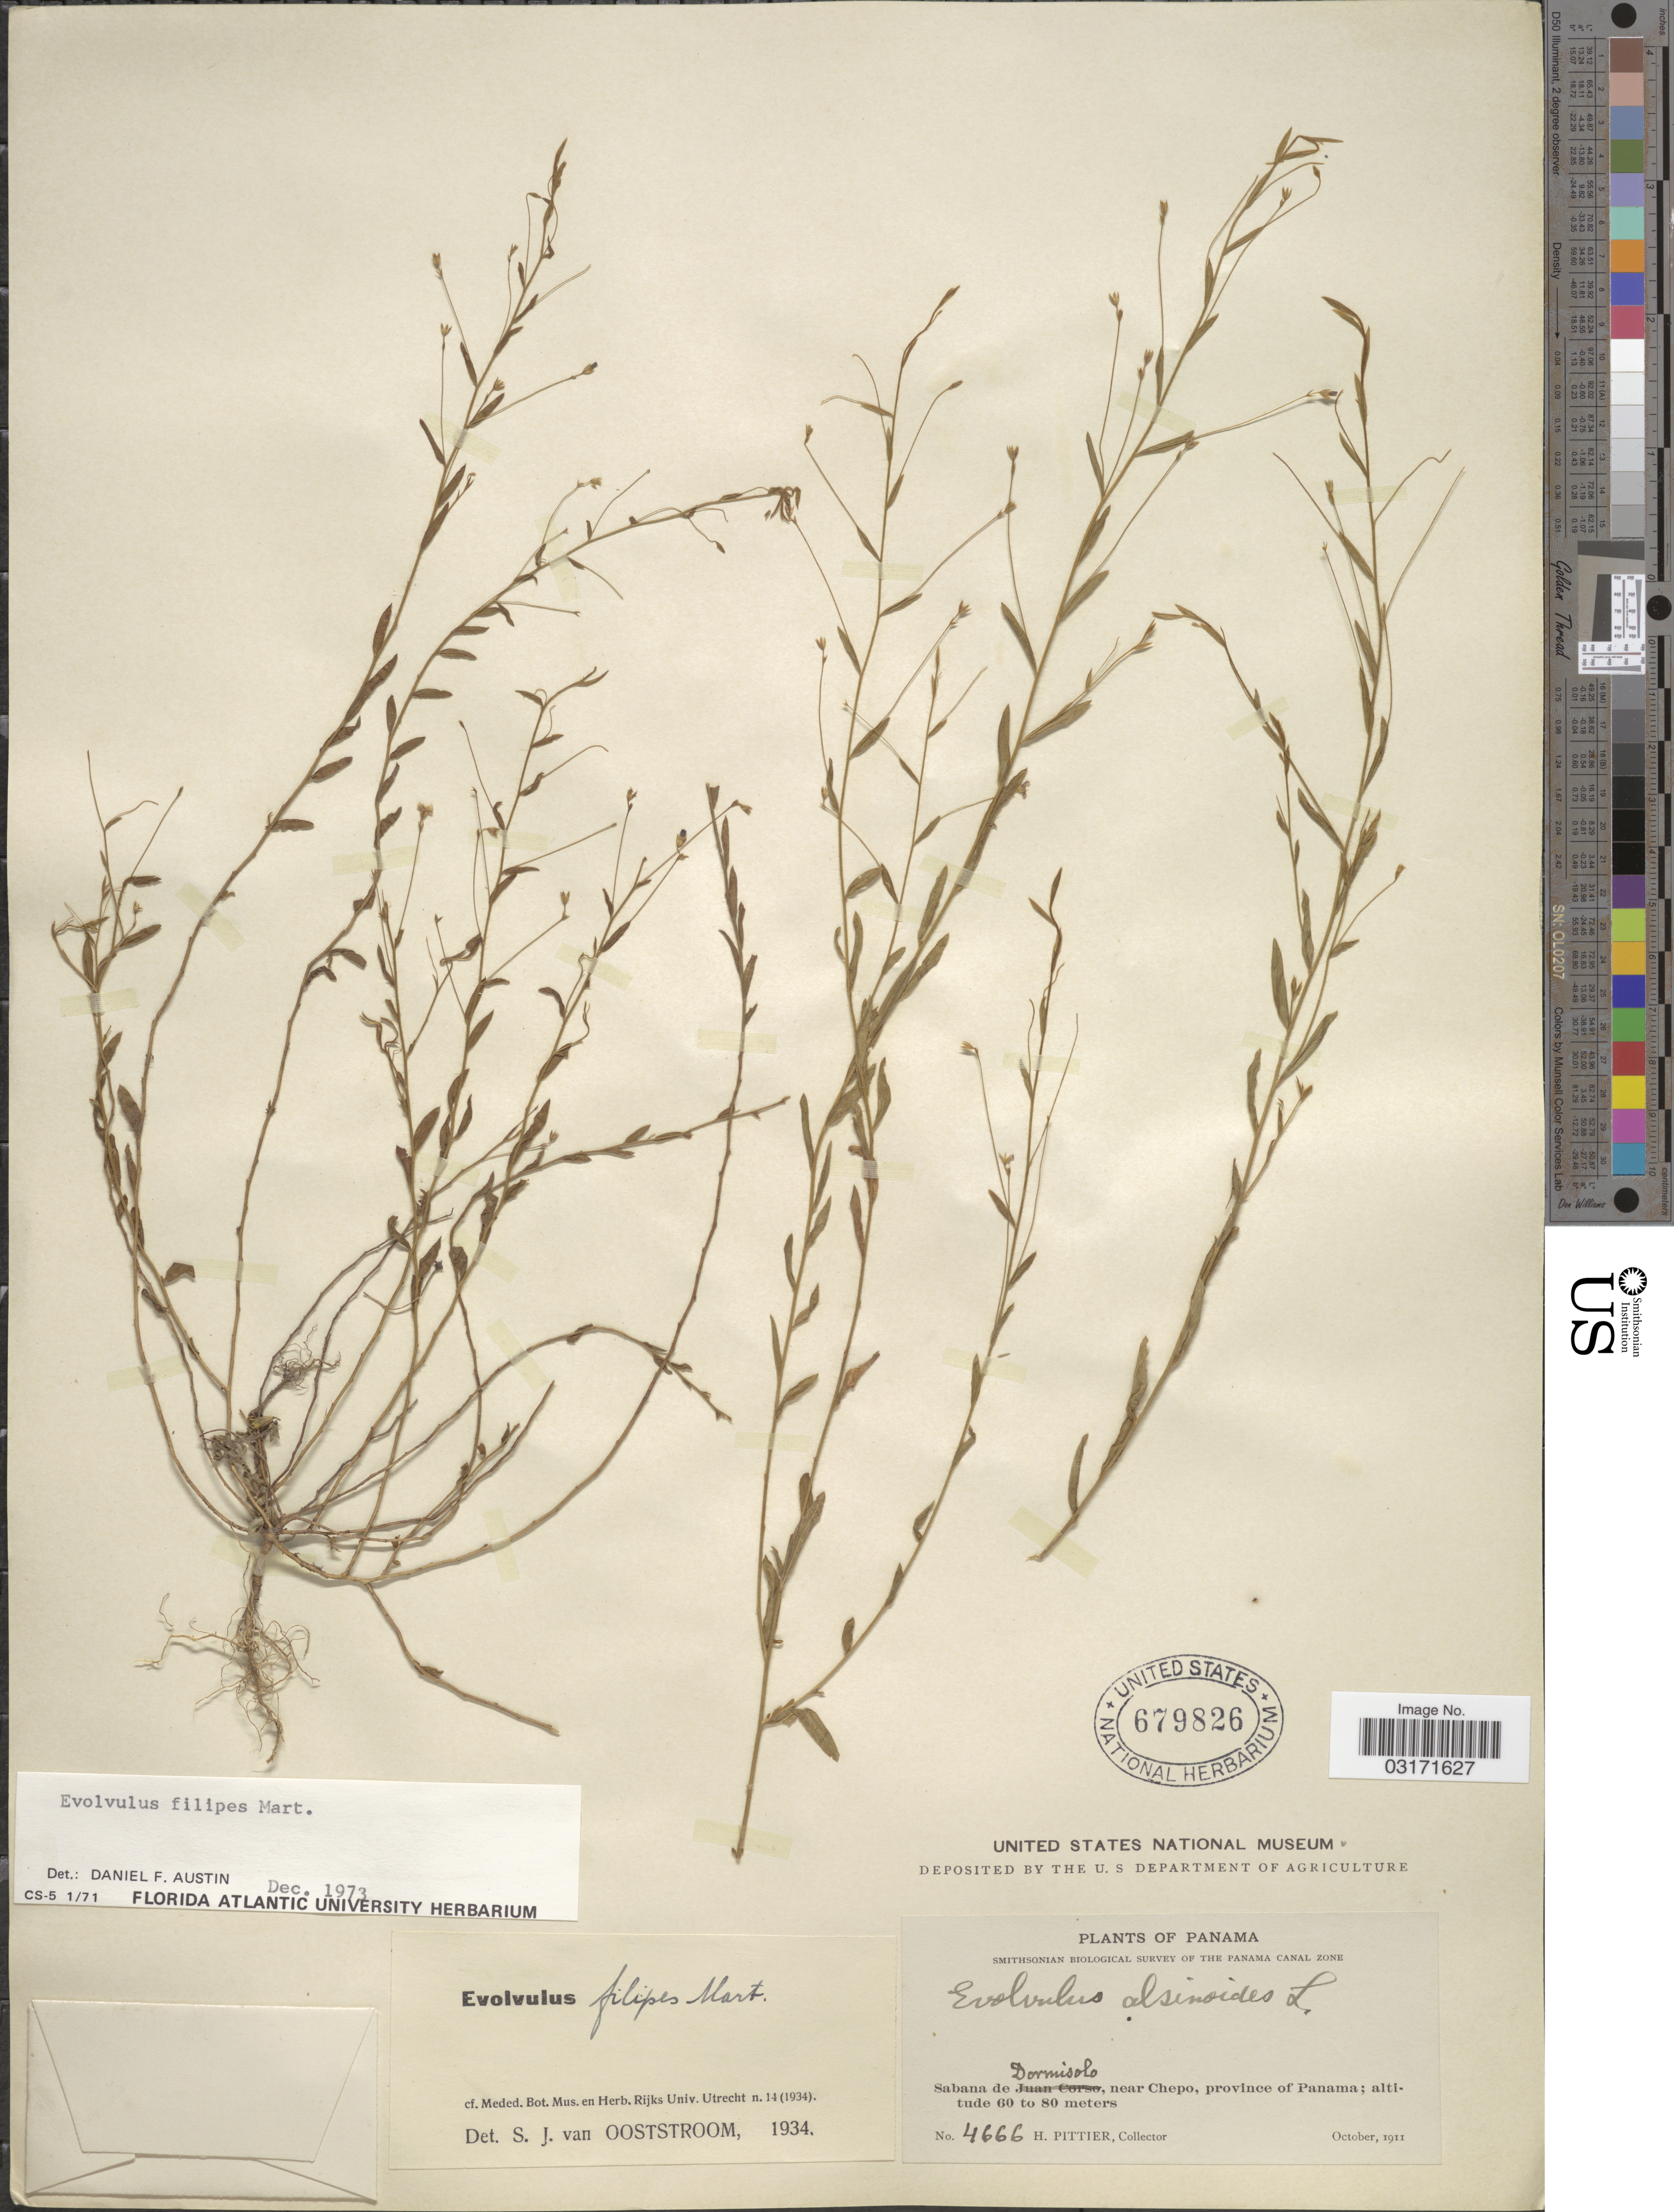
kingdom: Plantae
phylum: Tracheophyta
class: Magnoliopsida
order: Solanales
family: Convolvulaceae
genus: Evolvulus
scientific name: Evolvulus filipes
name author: Mart.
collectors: H. F. Pittier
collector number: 4666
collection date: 1911-10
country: Panama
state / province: Panamá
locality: Sabana de Dormisolo, near Chepo.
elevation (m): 60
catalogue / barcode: US 679826